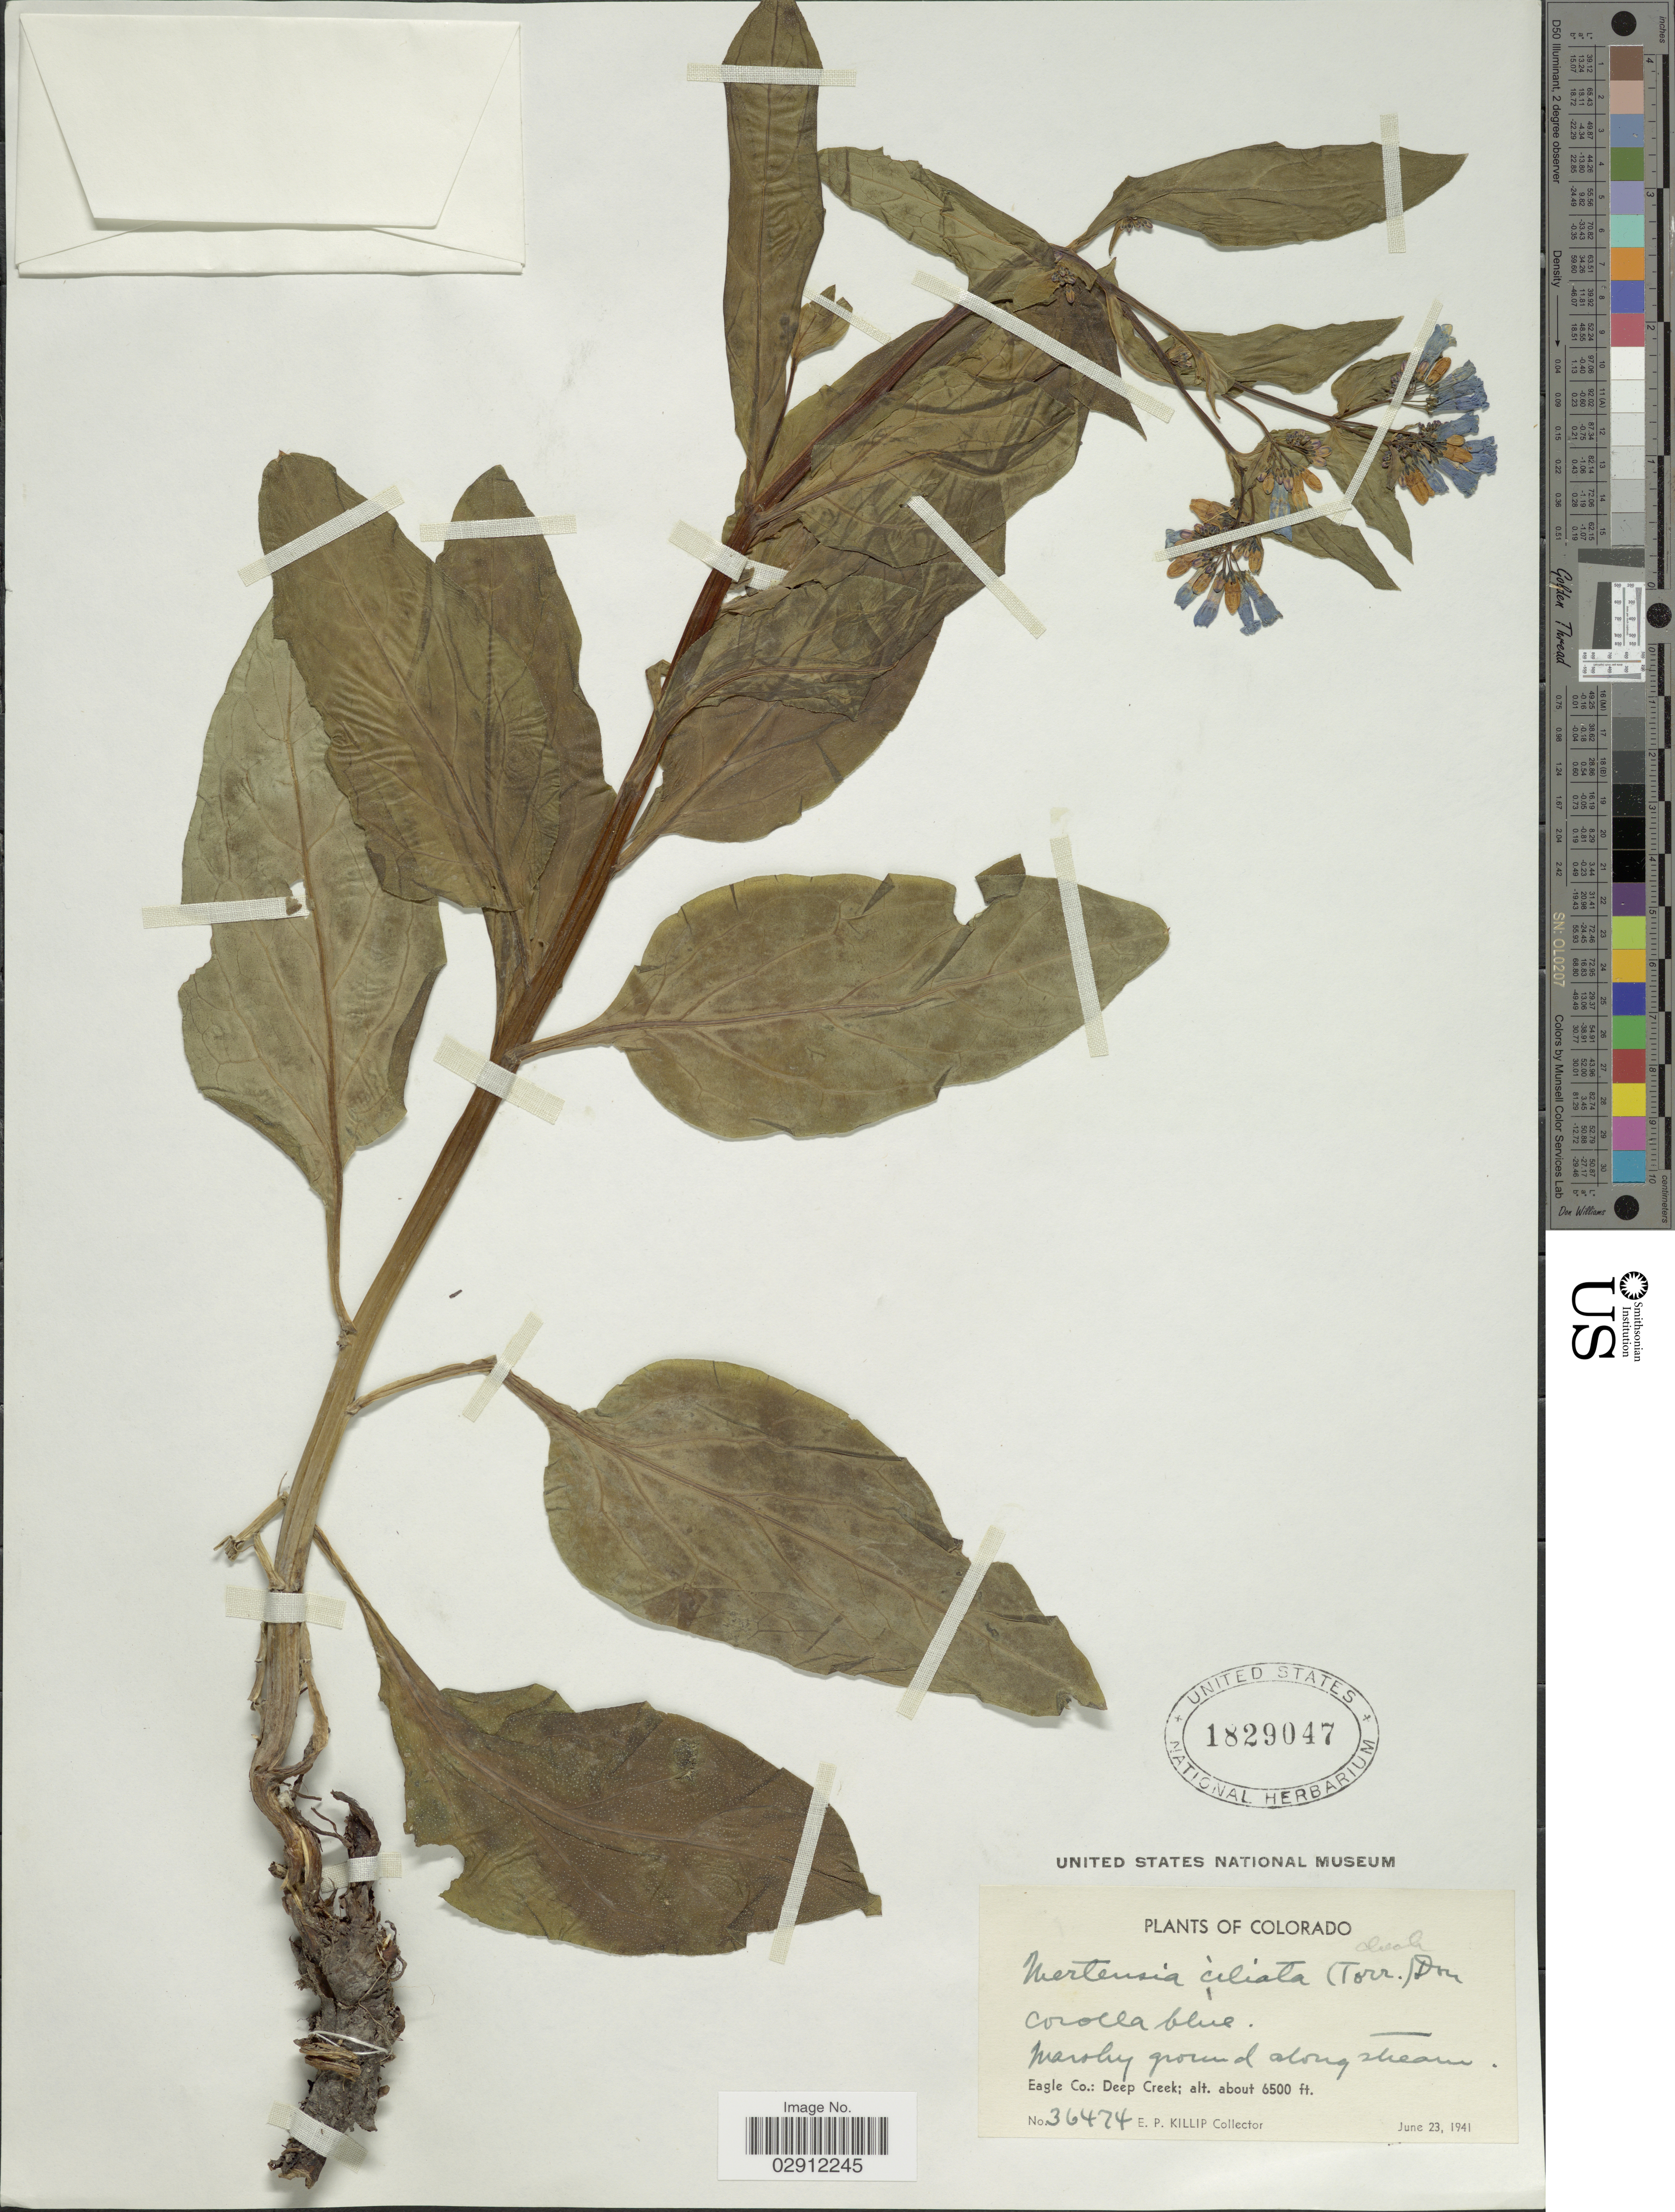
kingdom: Plantae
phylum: Tracheophyta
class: Magnoliopsida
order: Boraginales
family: Boraginaceae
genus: Mertensia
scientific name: Mertensia ciliata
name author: (James) G. Don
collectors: E. P. Killip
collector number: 36474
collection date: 1941-06-23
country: United States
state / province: Colorado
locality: Eagle Co.: Deep Creek.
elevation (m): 1981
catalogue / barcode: US 1829047